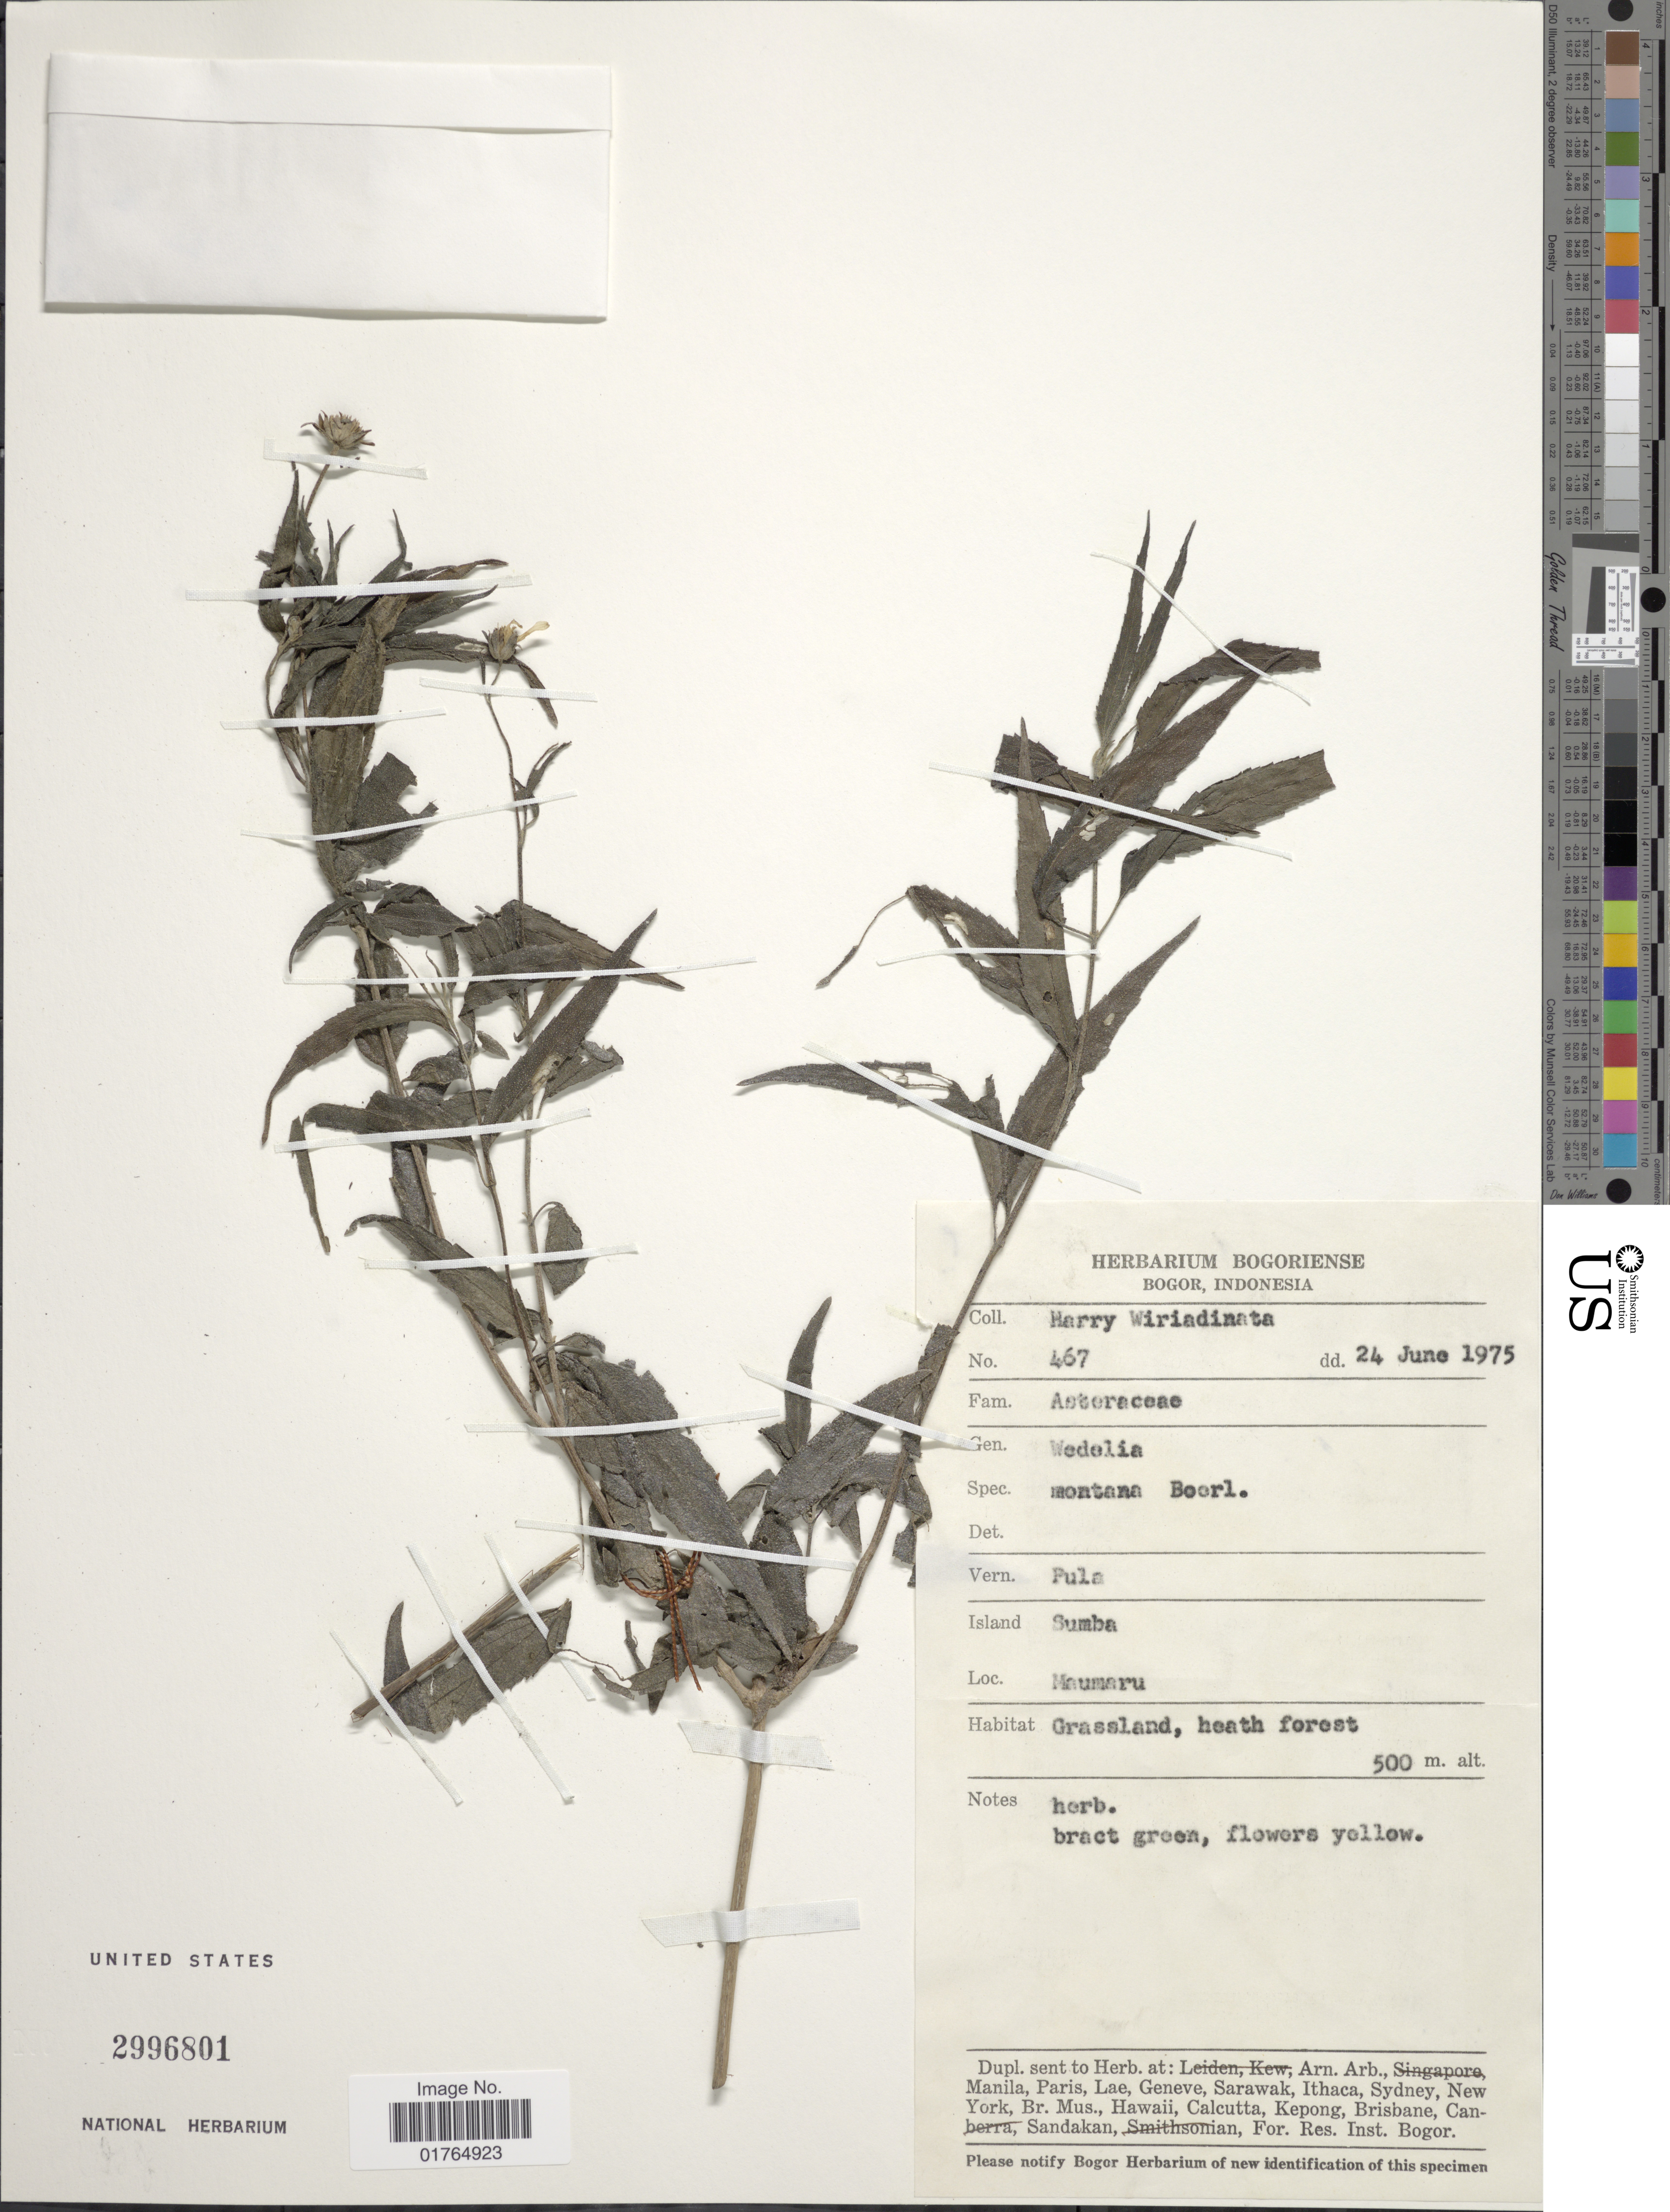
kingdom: Plantae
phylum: Tracheophyta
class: Magnoliopsida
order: Asterales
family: Asteraceae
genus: Indocypraea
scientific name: Indocypraea montana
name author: (Blume) Orchard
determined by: Wagner, W. L., (BOT), Smithsonian Institution - National Museum of Natural History (UNITED STATES)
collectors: H. Wiriadinata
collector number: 467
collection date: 1975-06-24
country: Indonesia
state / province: Nusa Tenggara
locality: Island Sumba, Maumaru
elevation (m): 500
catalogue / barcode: US 2996801